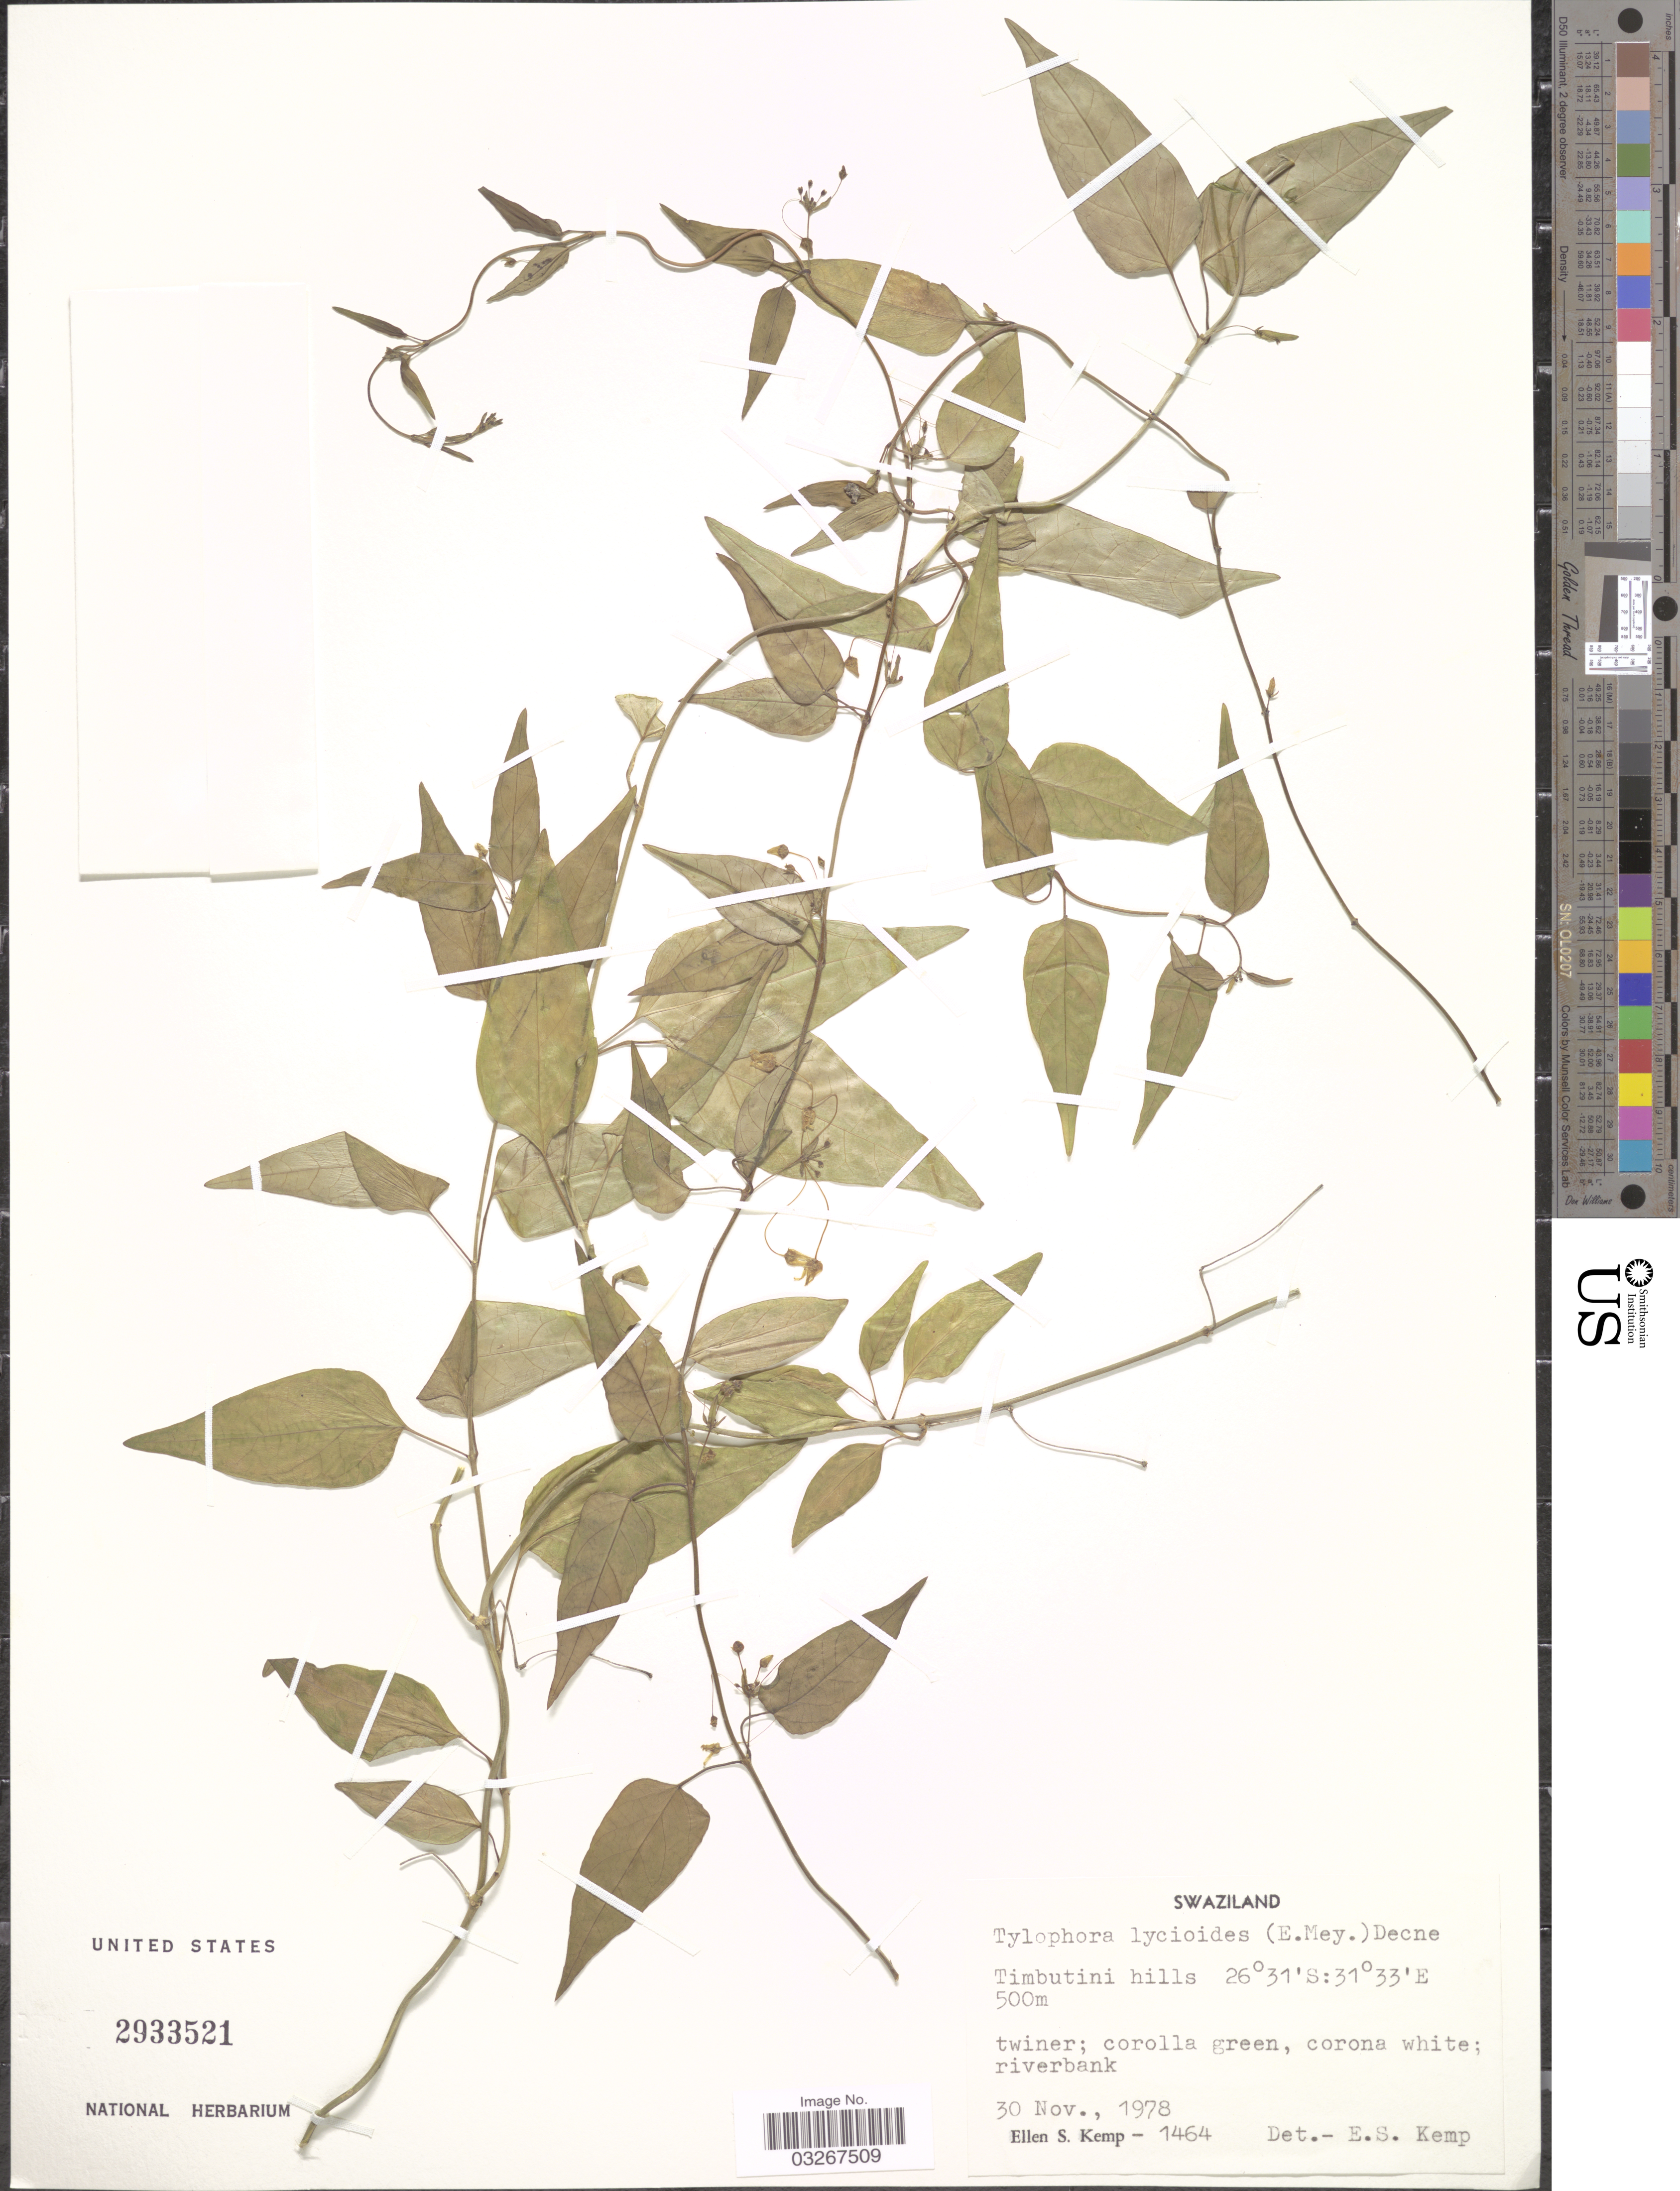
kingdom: Plantae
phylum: Tracheophyta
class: Magnoliopsida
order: Gentianales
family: Apocynaceae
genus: Tylophora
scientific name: Tylophora lycioides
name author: (E. Mey.) Decne.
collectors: E. S. Kemp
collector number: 1464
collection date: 1978-11-30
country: Eswatini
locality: Timbutini hills.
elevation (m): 500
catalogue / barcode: US 2933521